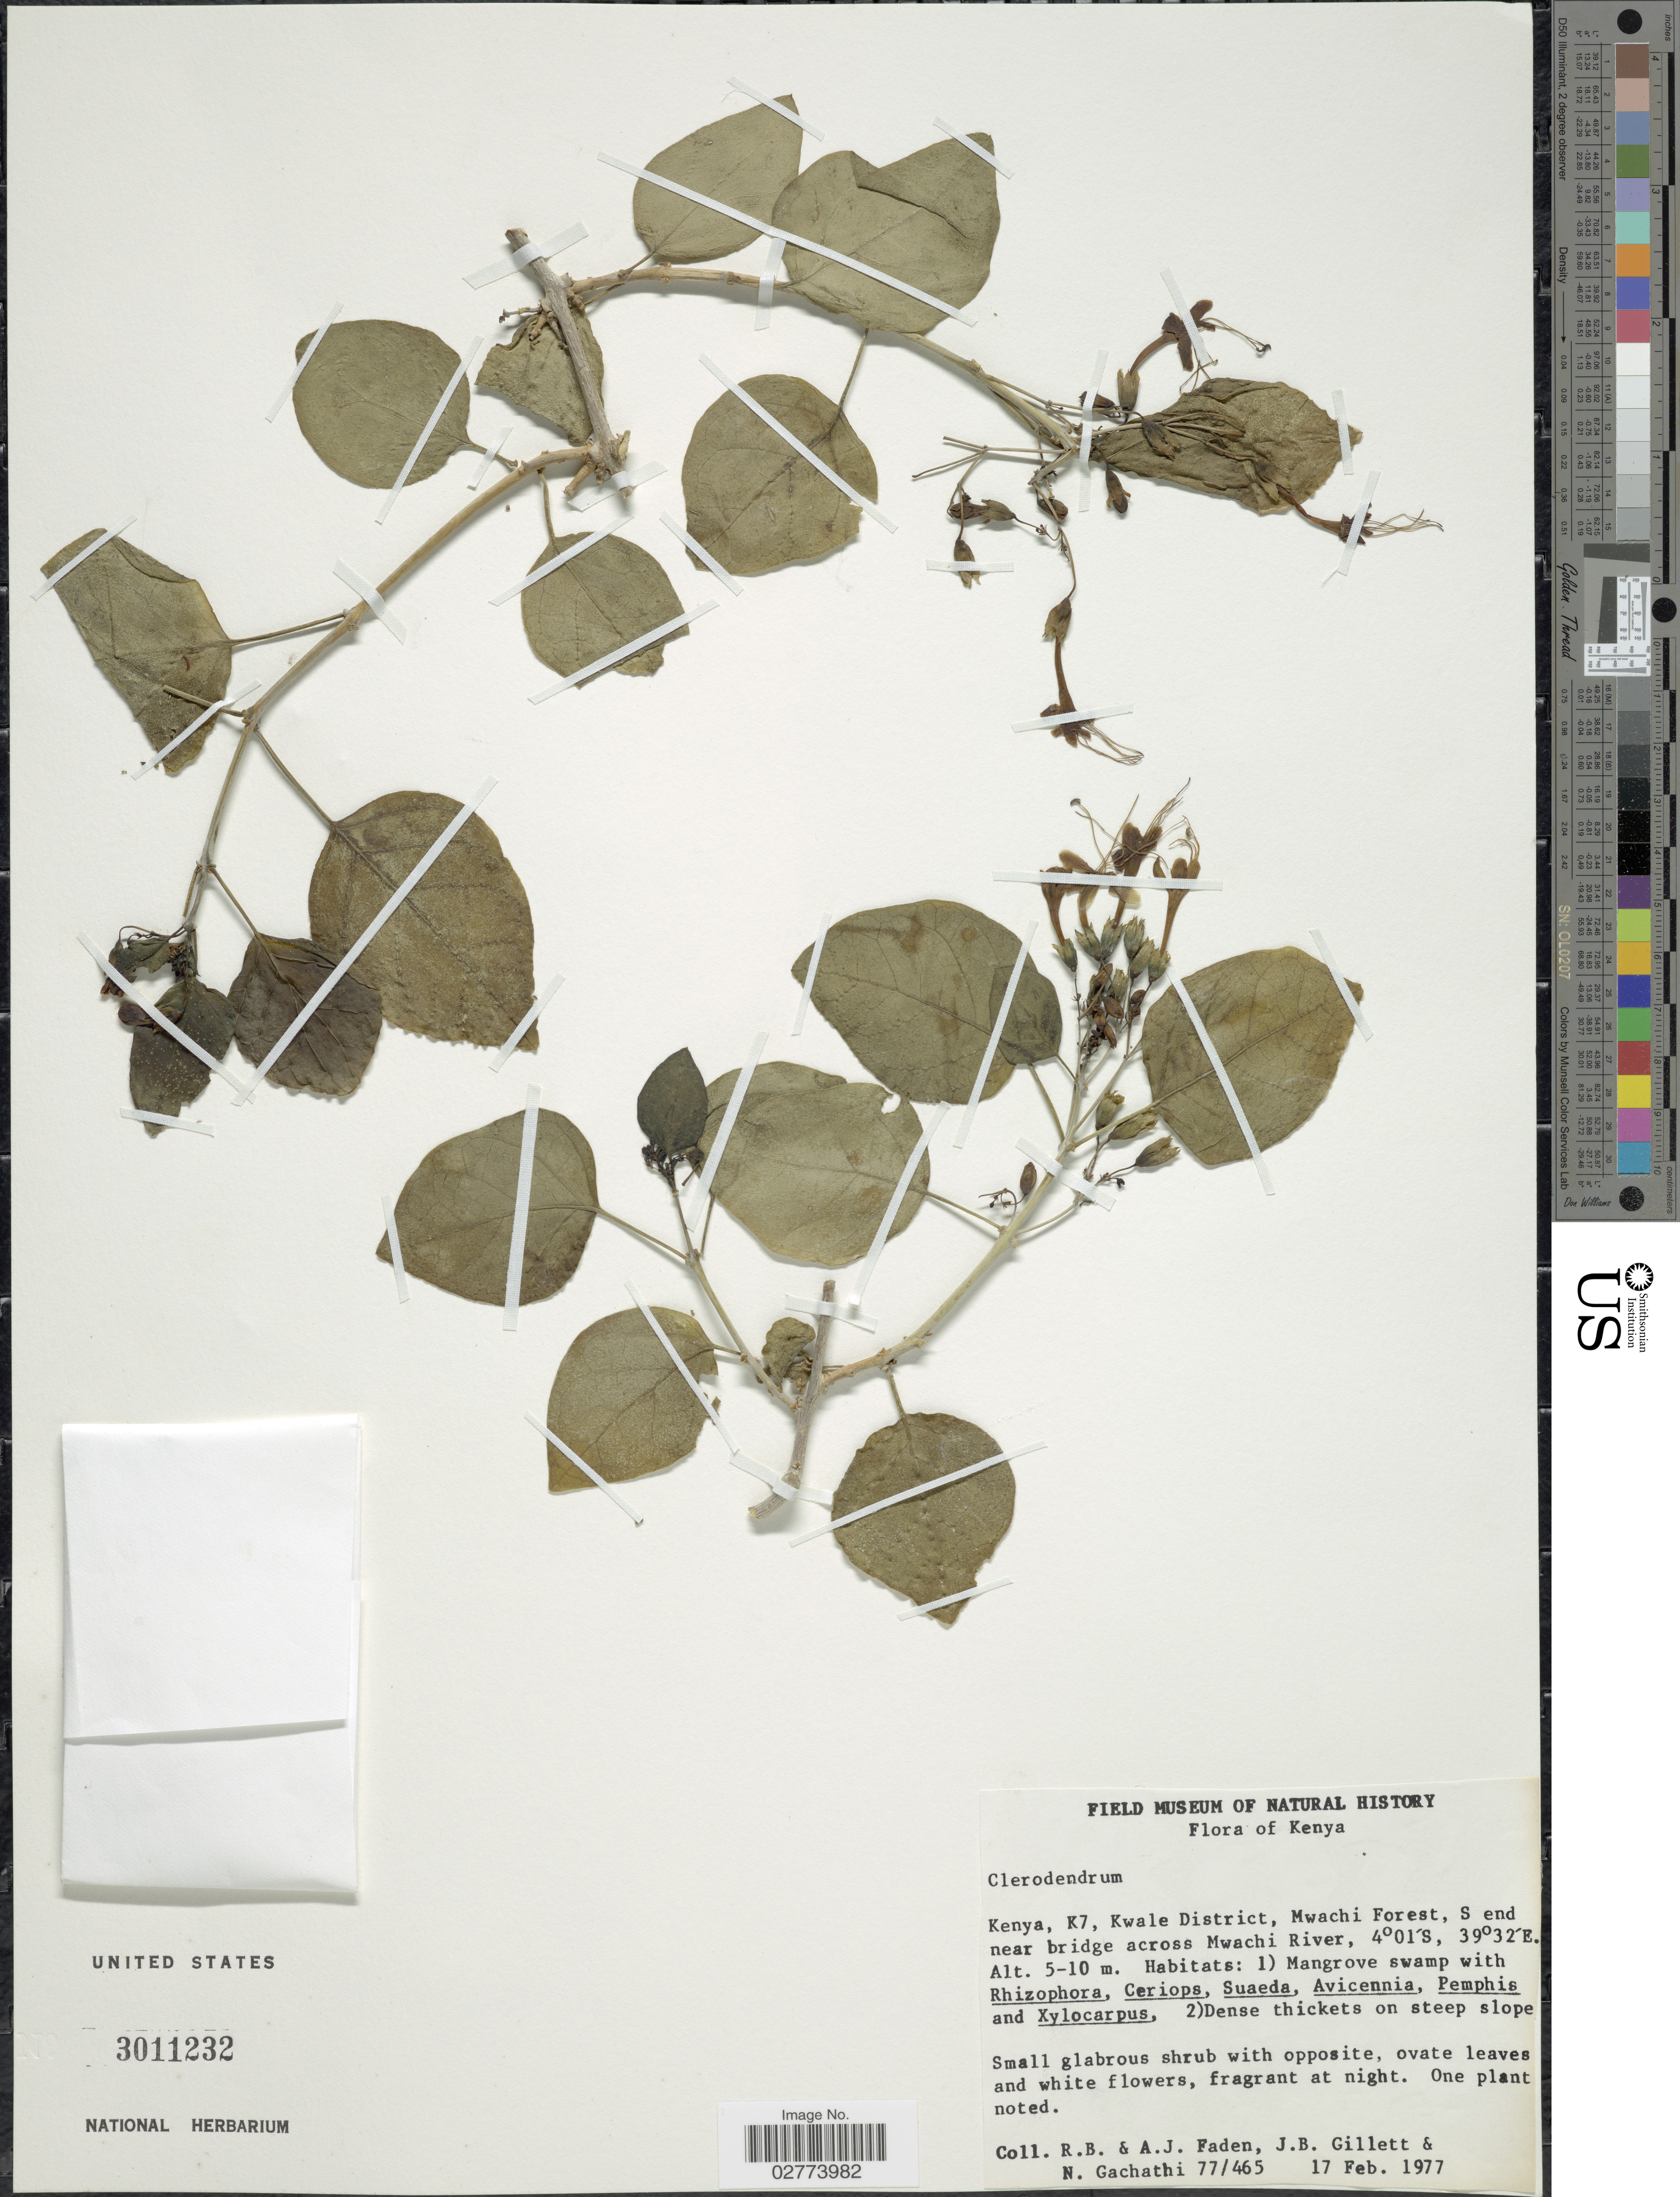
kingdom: Plantae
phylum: Tracheophyta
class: Magnoliopsida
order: Lamiales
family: Lamiaceae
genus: Clerodendrum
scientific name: Clerodendrum sp.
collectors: R. B. Faden, A. J. Faden, J. B. Gillett & N. Gachathi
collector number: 77/465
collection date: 1977-02-17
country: Kenya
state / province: Kwale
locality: K7, Kwale District, Mwachi Forest, S end near bridge across Mwachi River.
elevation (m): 5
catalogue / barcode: US 3011232